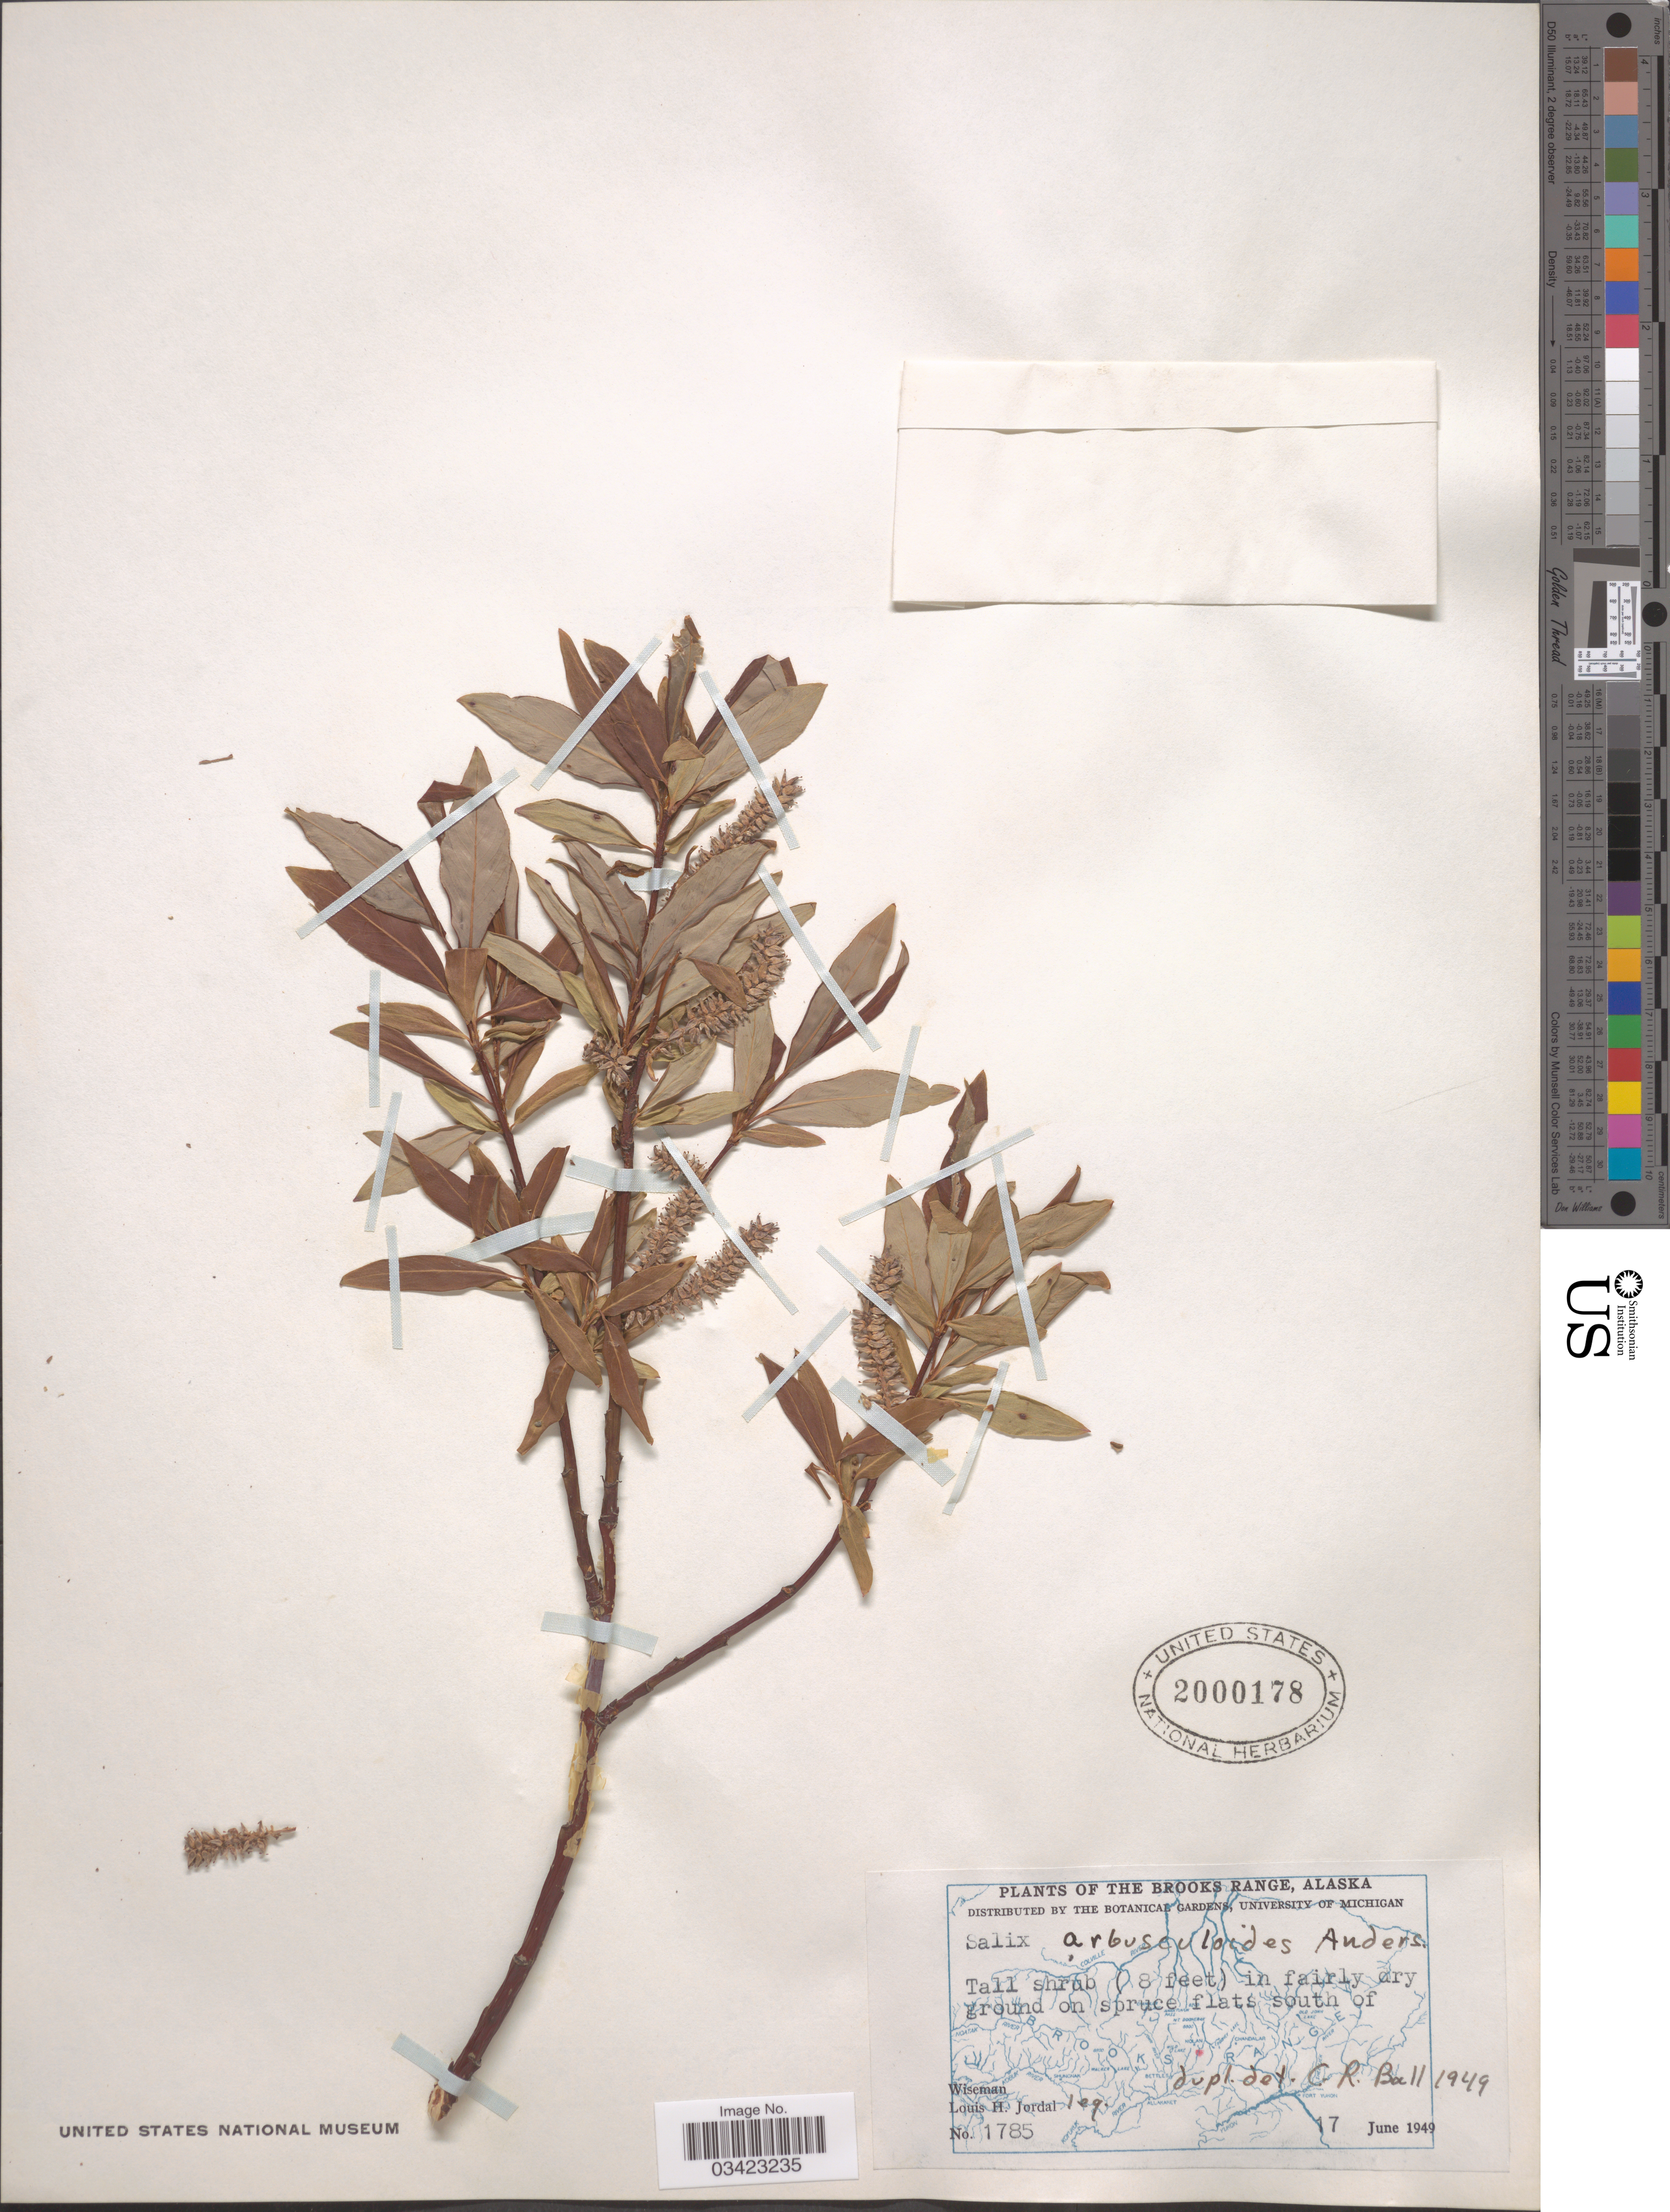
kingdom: Plantae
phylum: Tracheophyta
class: Magnoliopsida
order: Malpighiales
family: Salicaceae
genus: Salix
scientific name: Salix arbusculoides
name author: Andersson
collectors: L. Jordal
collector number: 1785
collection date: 1949-06-17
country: United States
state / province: Alaska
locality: The Brooks Range. South of Wiseman.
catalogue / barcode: US 2000178